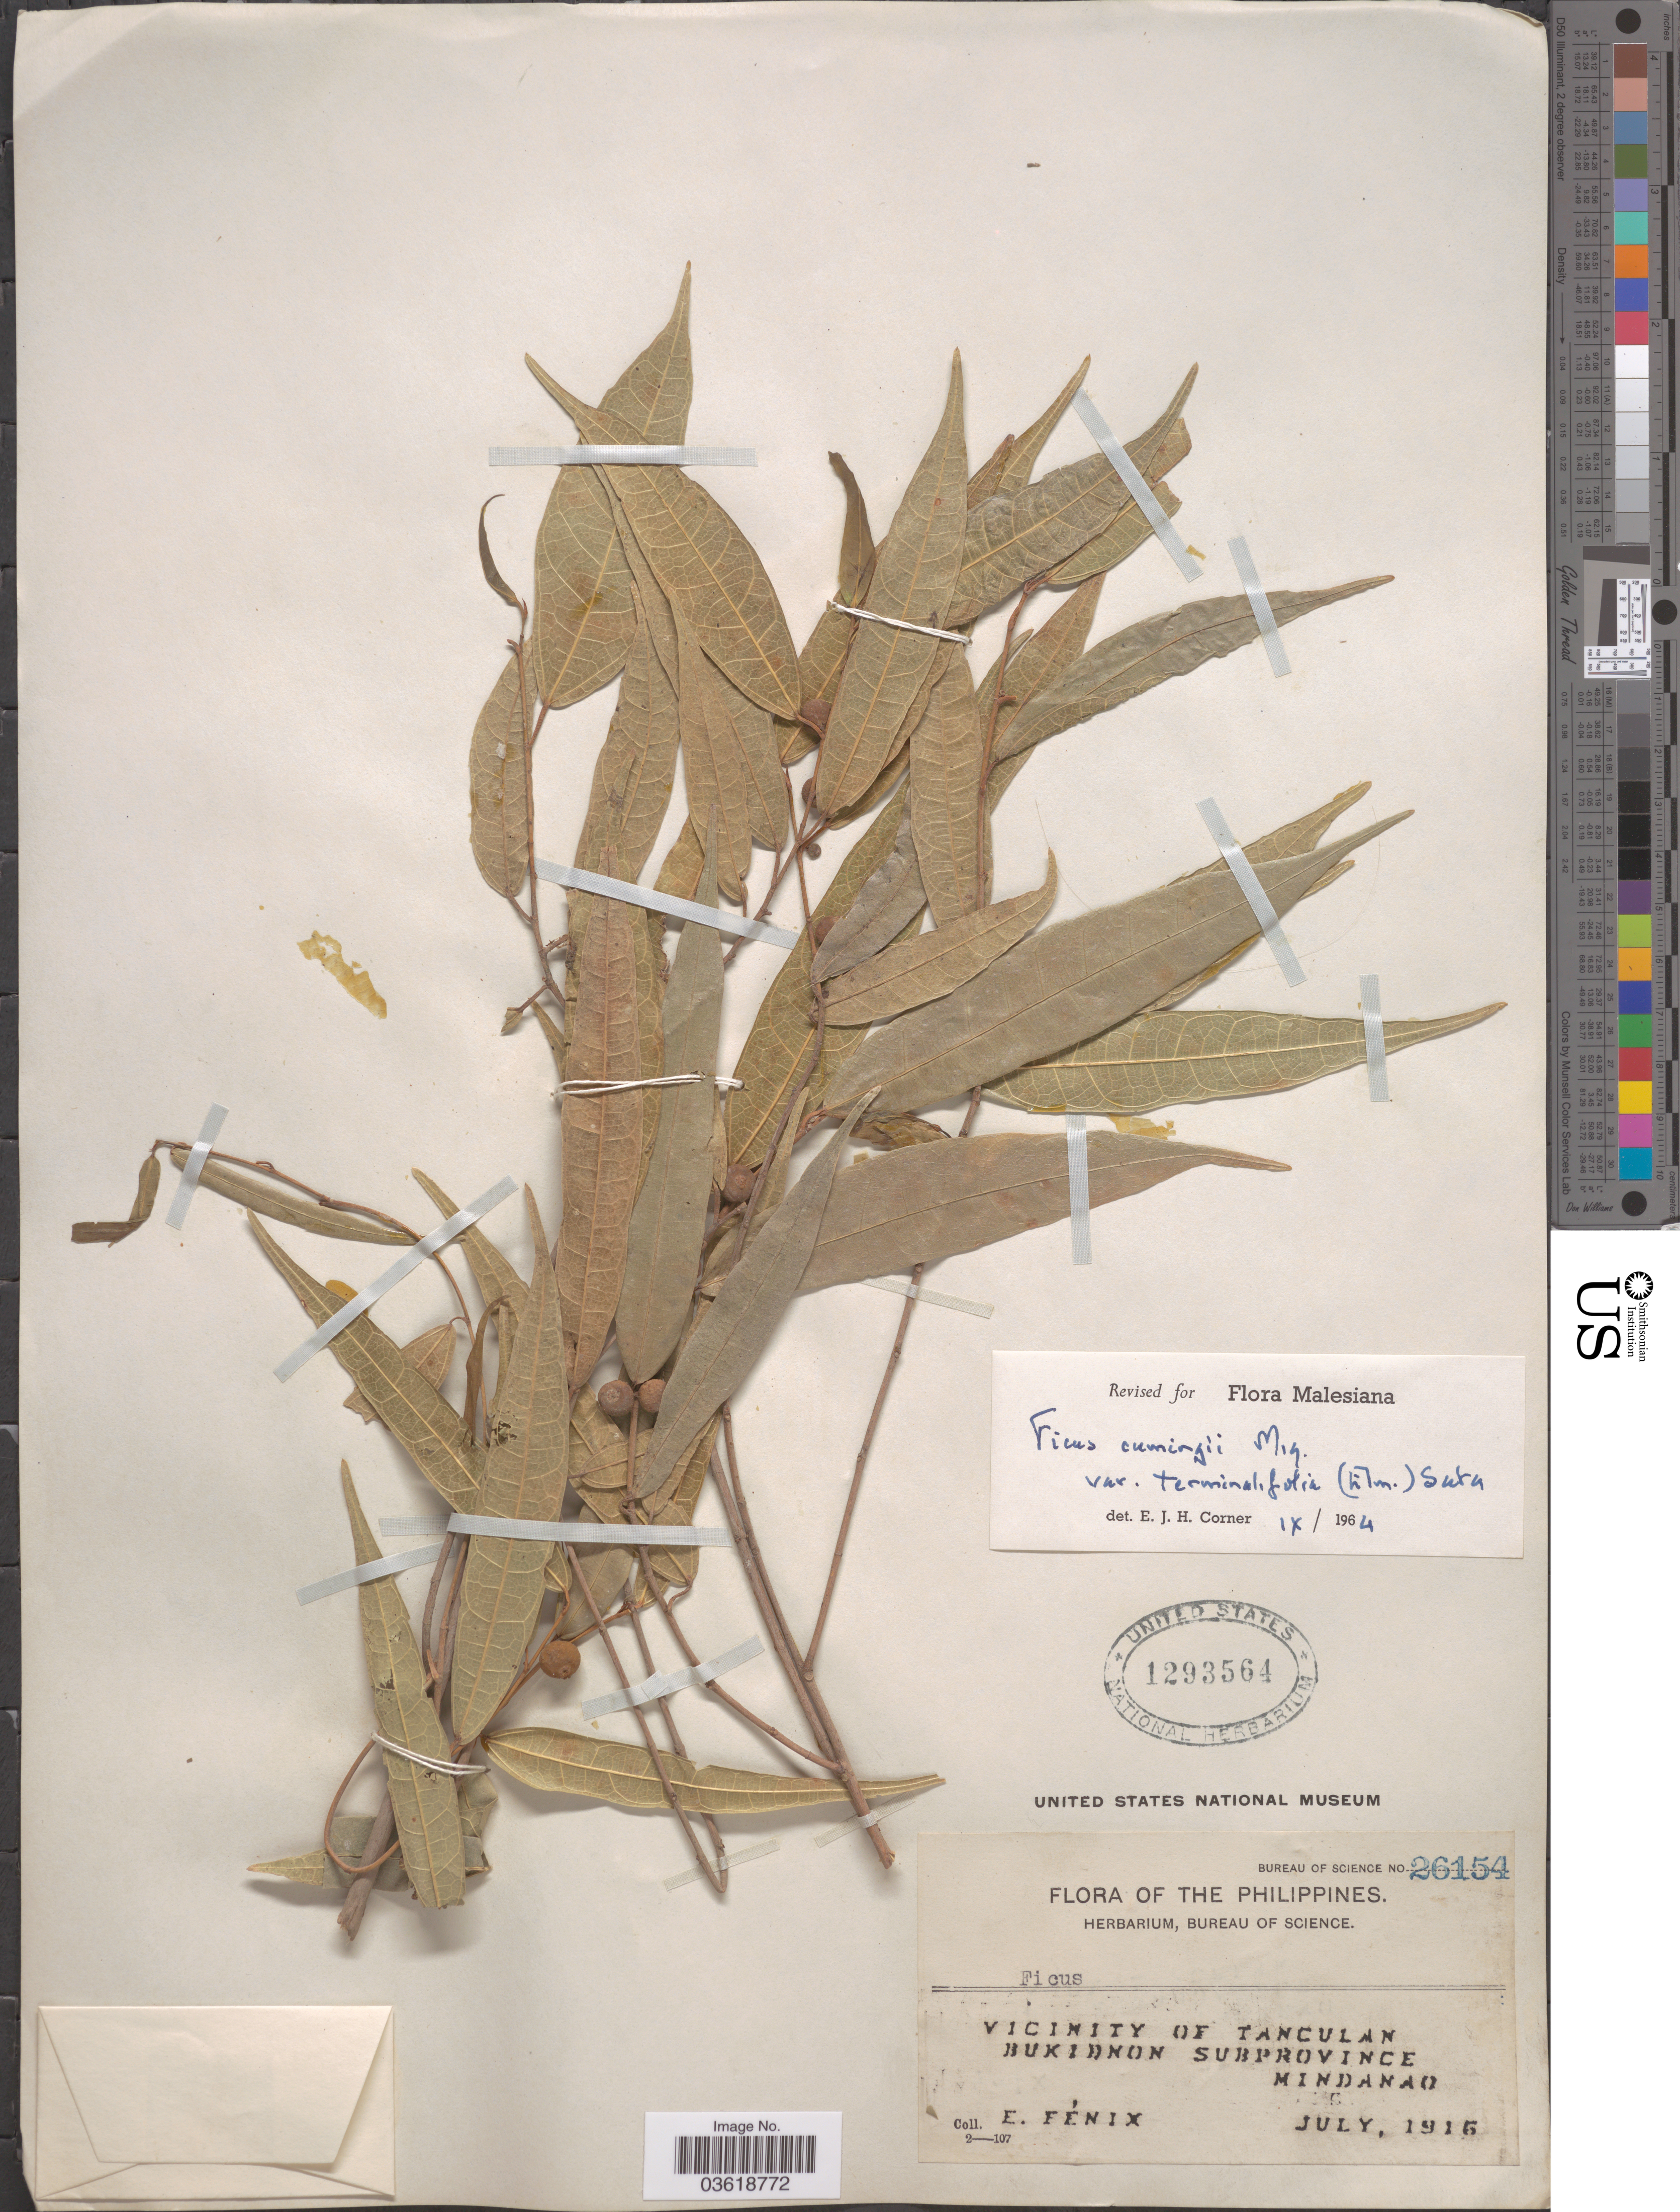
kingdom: Plantae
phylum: Tracheophyta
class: Magnoliopsida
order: Rosales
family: Moraceae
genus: Ficus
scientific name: Ficus cumingii var. terminalifolia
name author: (Elmer) Sata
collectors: E. Fenix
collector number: Bureau of Science 26154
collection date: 1916-07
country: Philippines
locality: Vicinity of Tanculan. Bukidnon Subprovince. Mindanao.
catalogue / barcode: US 1293564